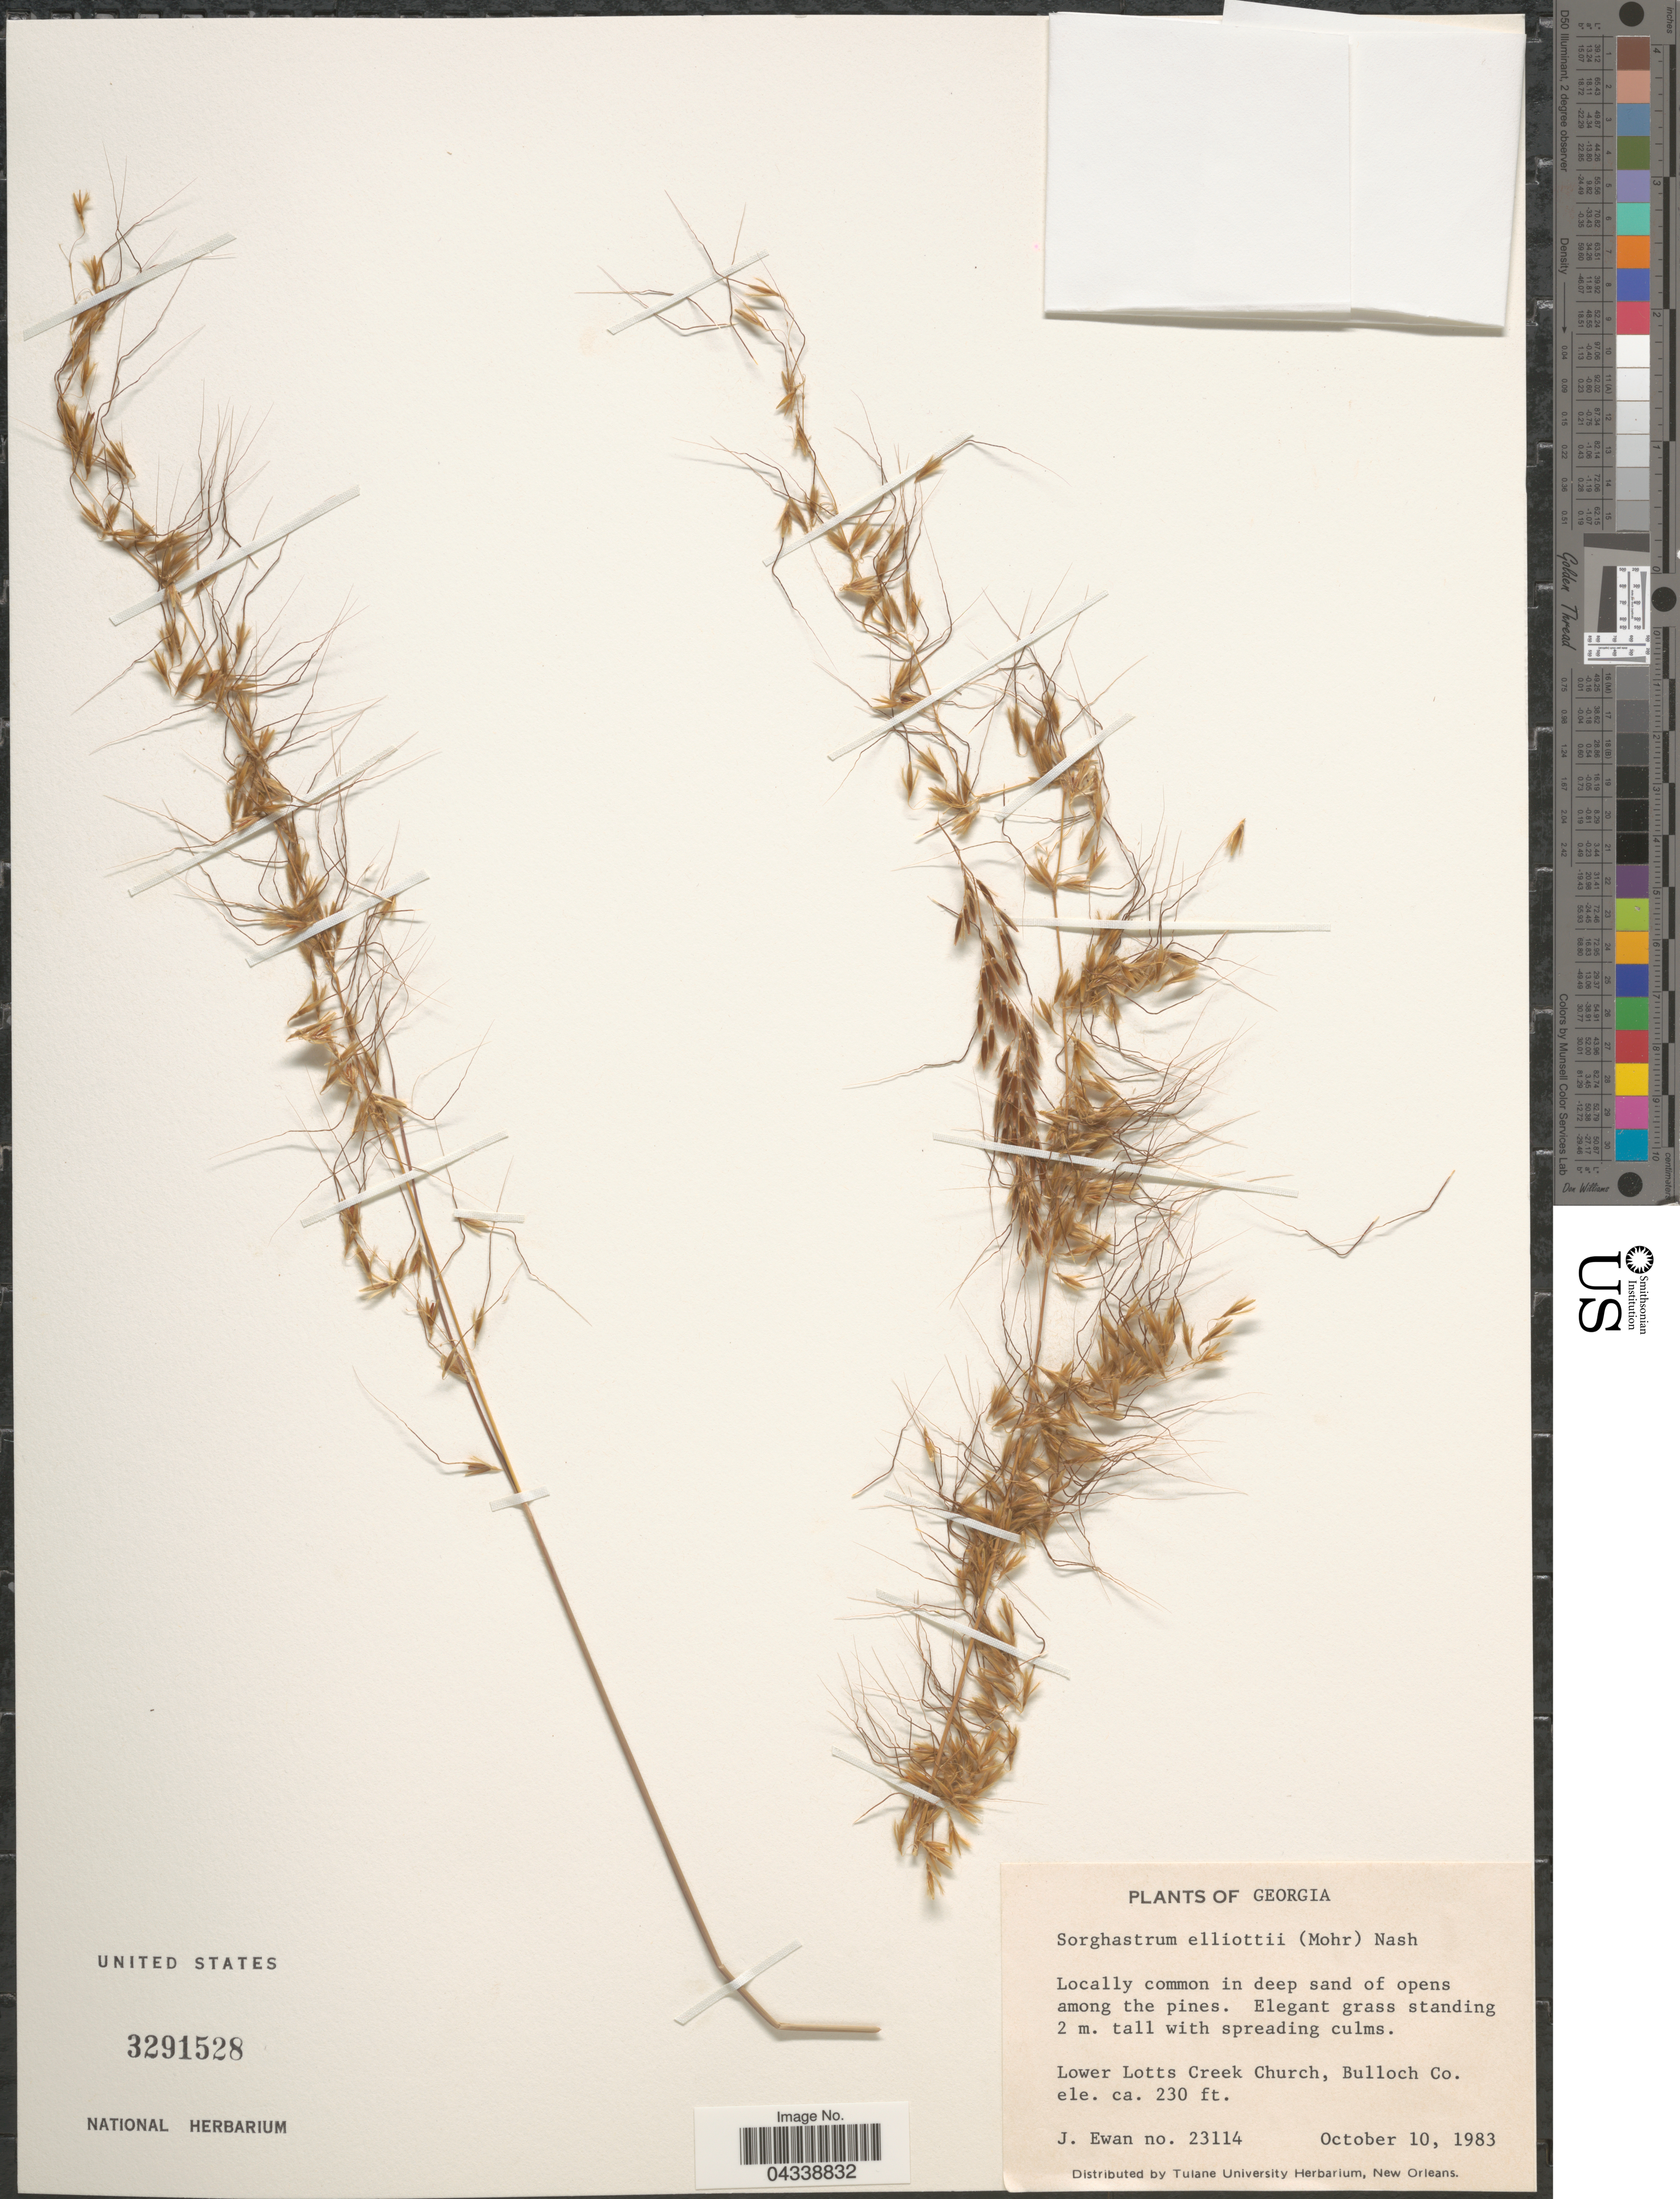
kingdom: Plantae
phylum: Tracheophyta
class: Liliopsida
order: Poales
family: Poaceae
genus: Sorghastrum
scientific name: Sorghastrum elliottii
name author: (C. Mohr) Nash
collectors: J. A. Ewan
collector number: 23114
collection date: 1983-10-10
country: United States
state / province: Georgia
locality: Lower Lotts Creek Church, Bulloch Co.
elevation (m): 70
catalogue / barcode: US 3291528